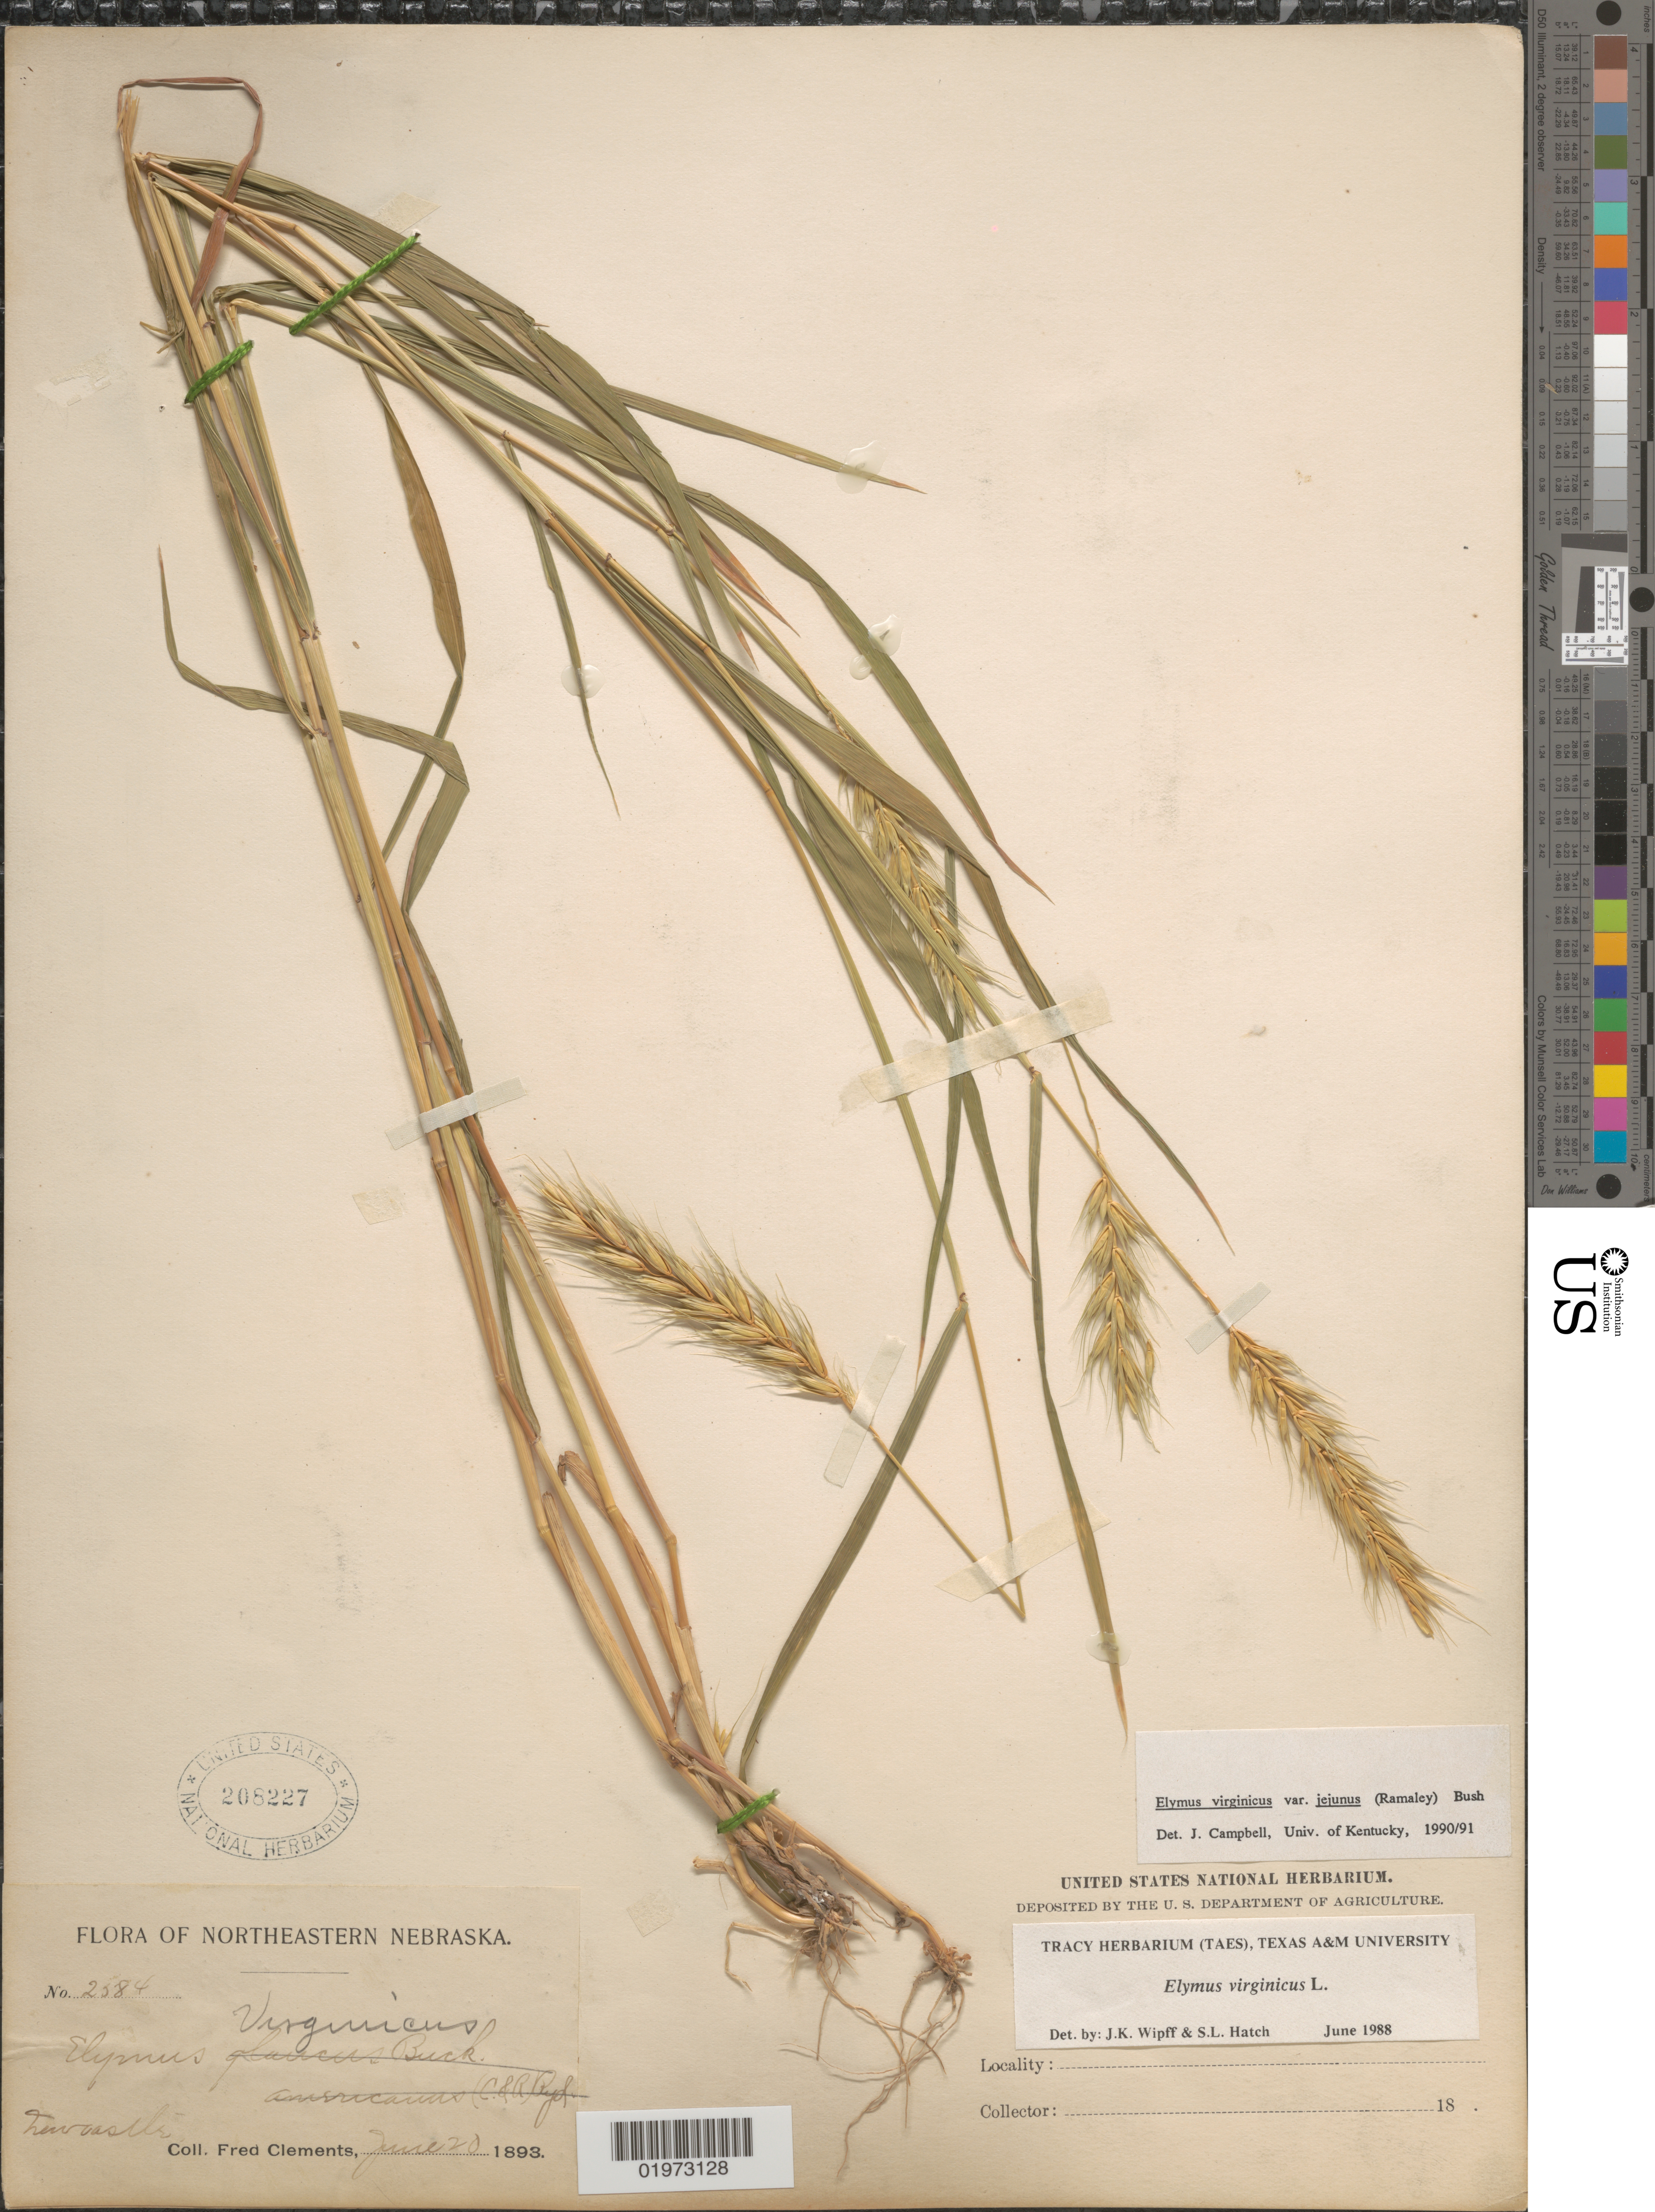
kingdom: Plantae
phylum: Tracheophyta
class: Liliopsida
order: Poales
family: Poaceae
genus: Elymus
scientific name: Elymus virginicus var. virginicus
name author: L.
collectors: F. Clements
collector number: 2584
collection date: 1893-06-20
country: United States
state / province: Nebraska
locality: Northeastern Nebraska. Newcastle.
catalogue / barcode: US 208227